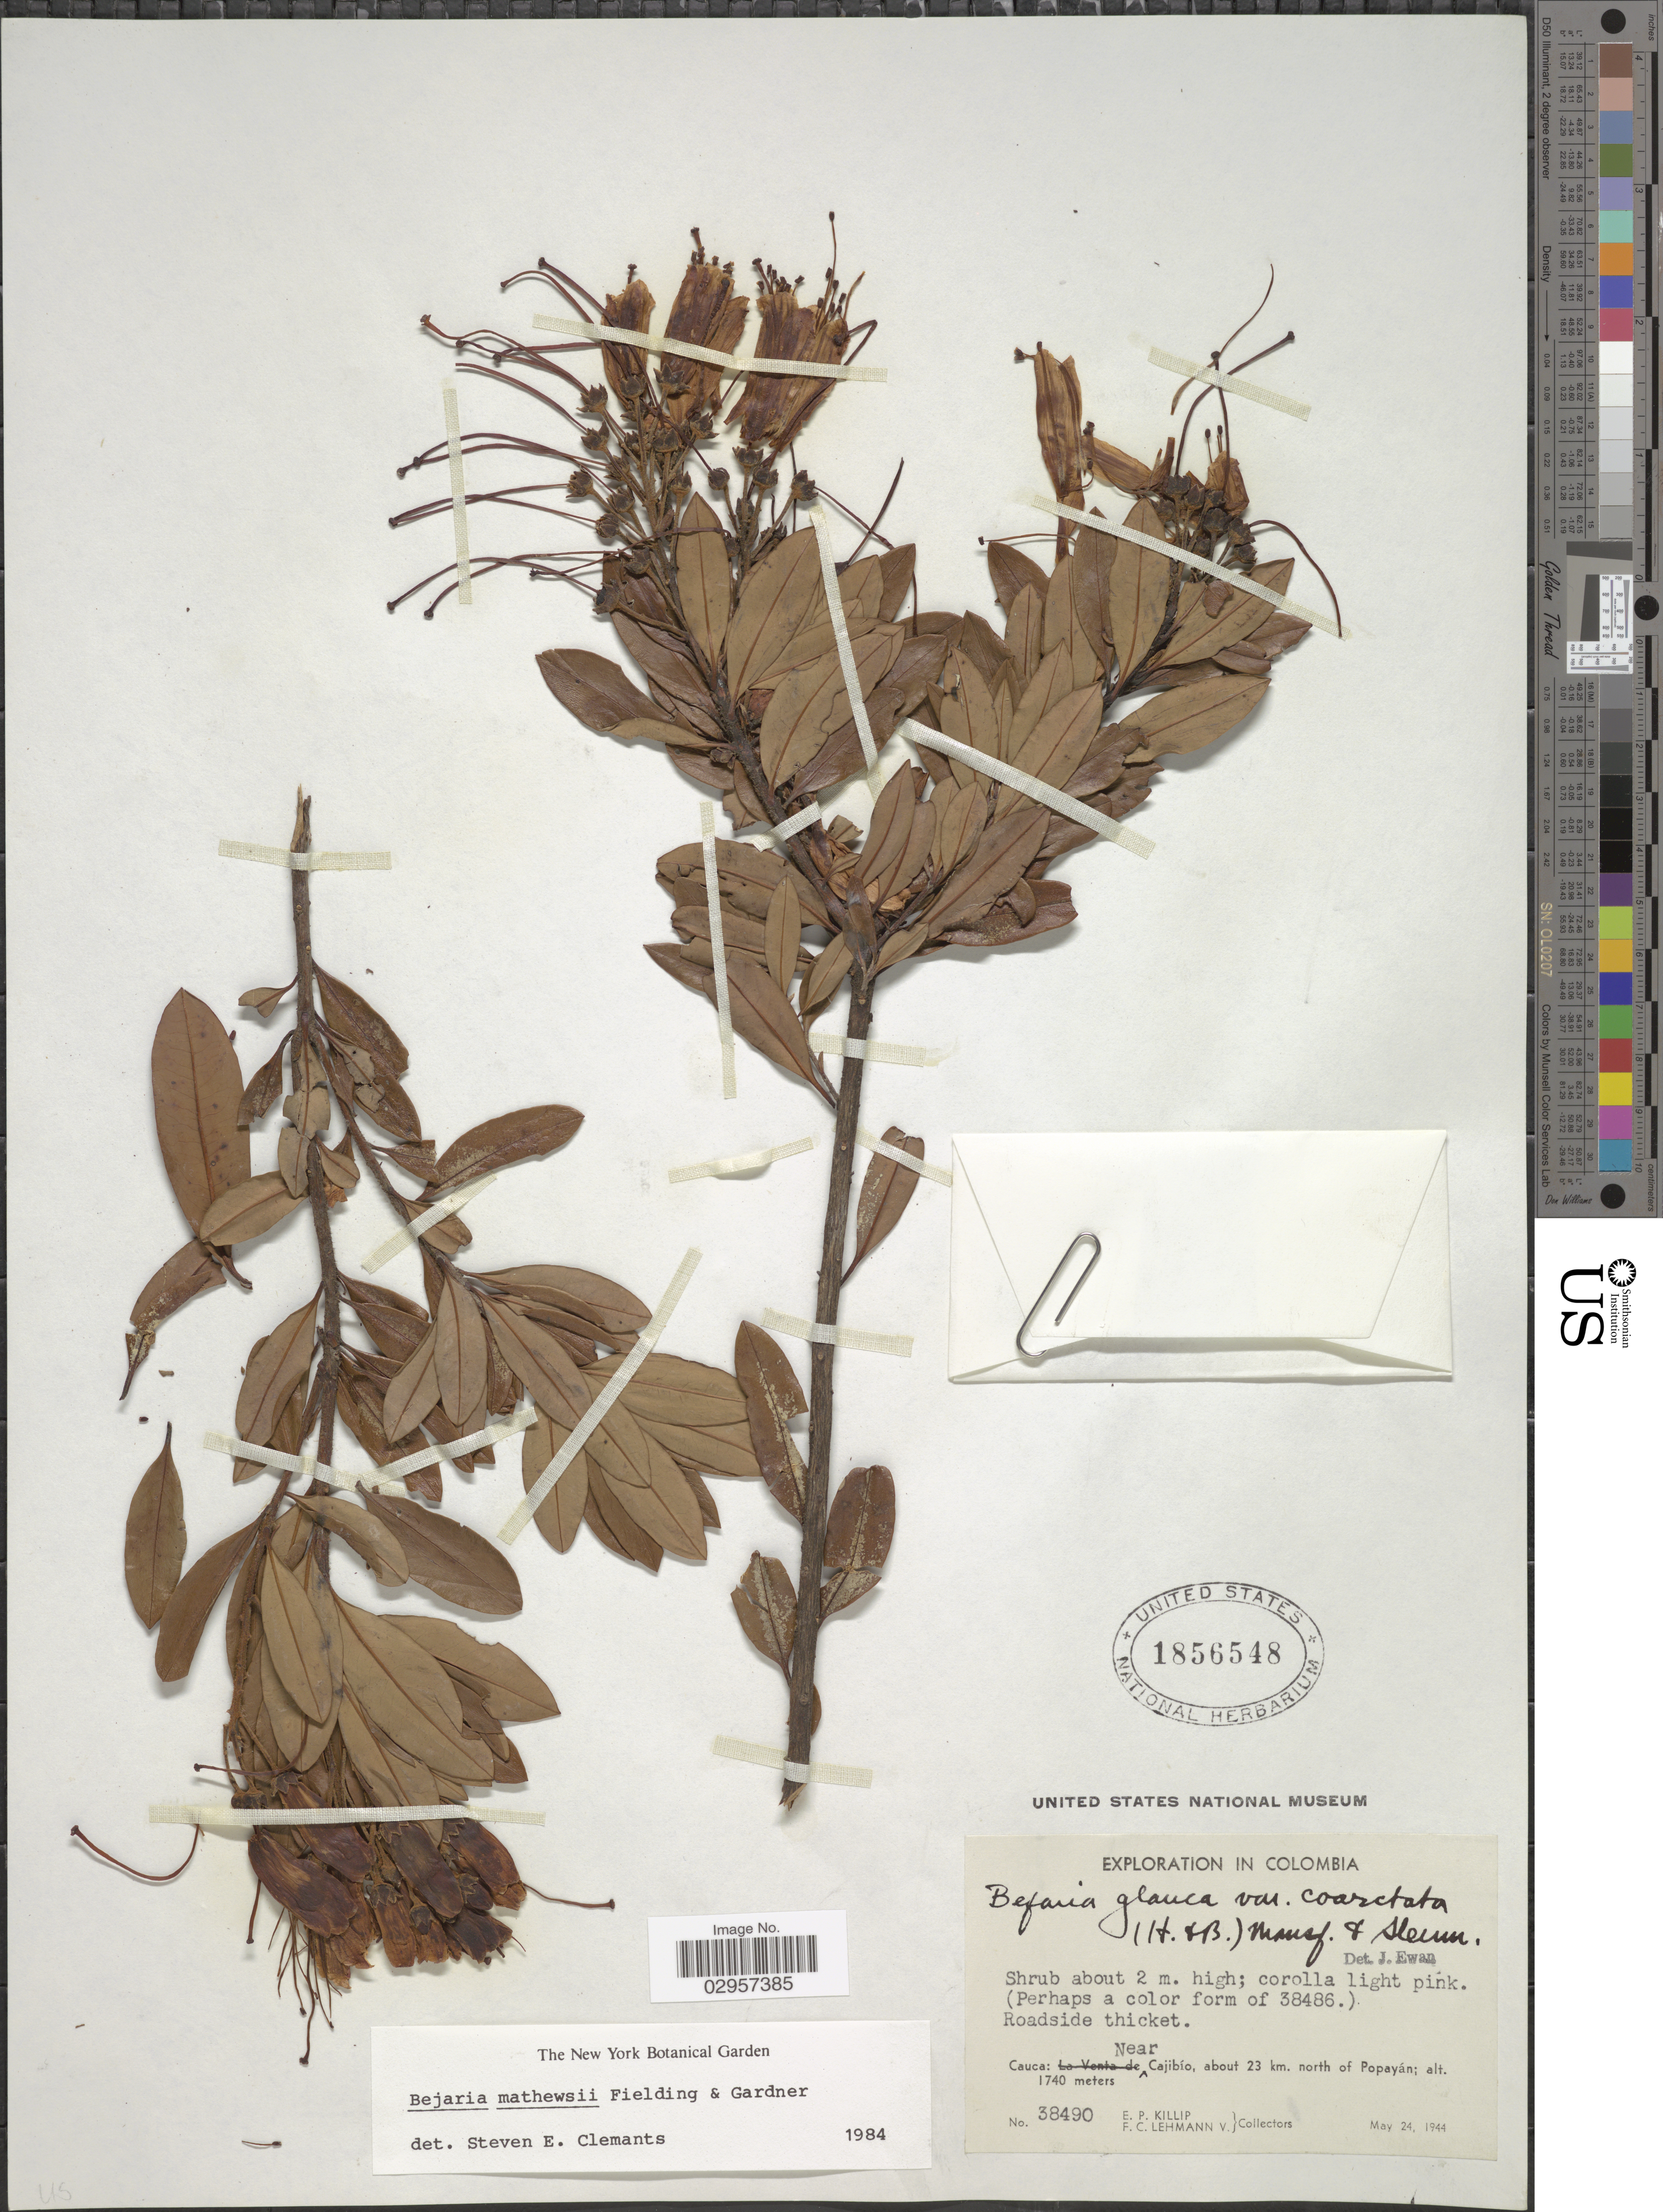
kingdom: Plantae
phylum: Tracheophyta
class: Magnoliopsida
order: Ericales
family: Ericaceae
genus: Bejaria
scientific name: Bejaria mathewsii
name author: Fielding & Gardner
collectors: E. P. Killip & F. Lehmann v.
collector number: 38490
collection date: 1944-05-24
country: Colombia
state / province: Cauca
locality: Cauca: Near Cajibío, about 23 km. north of Popayán.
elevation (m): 1740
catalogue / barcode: US 1856548